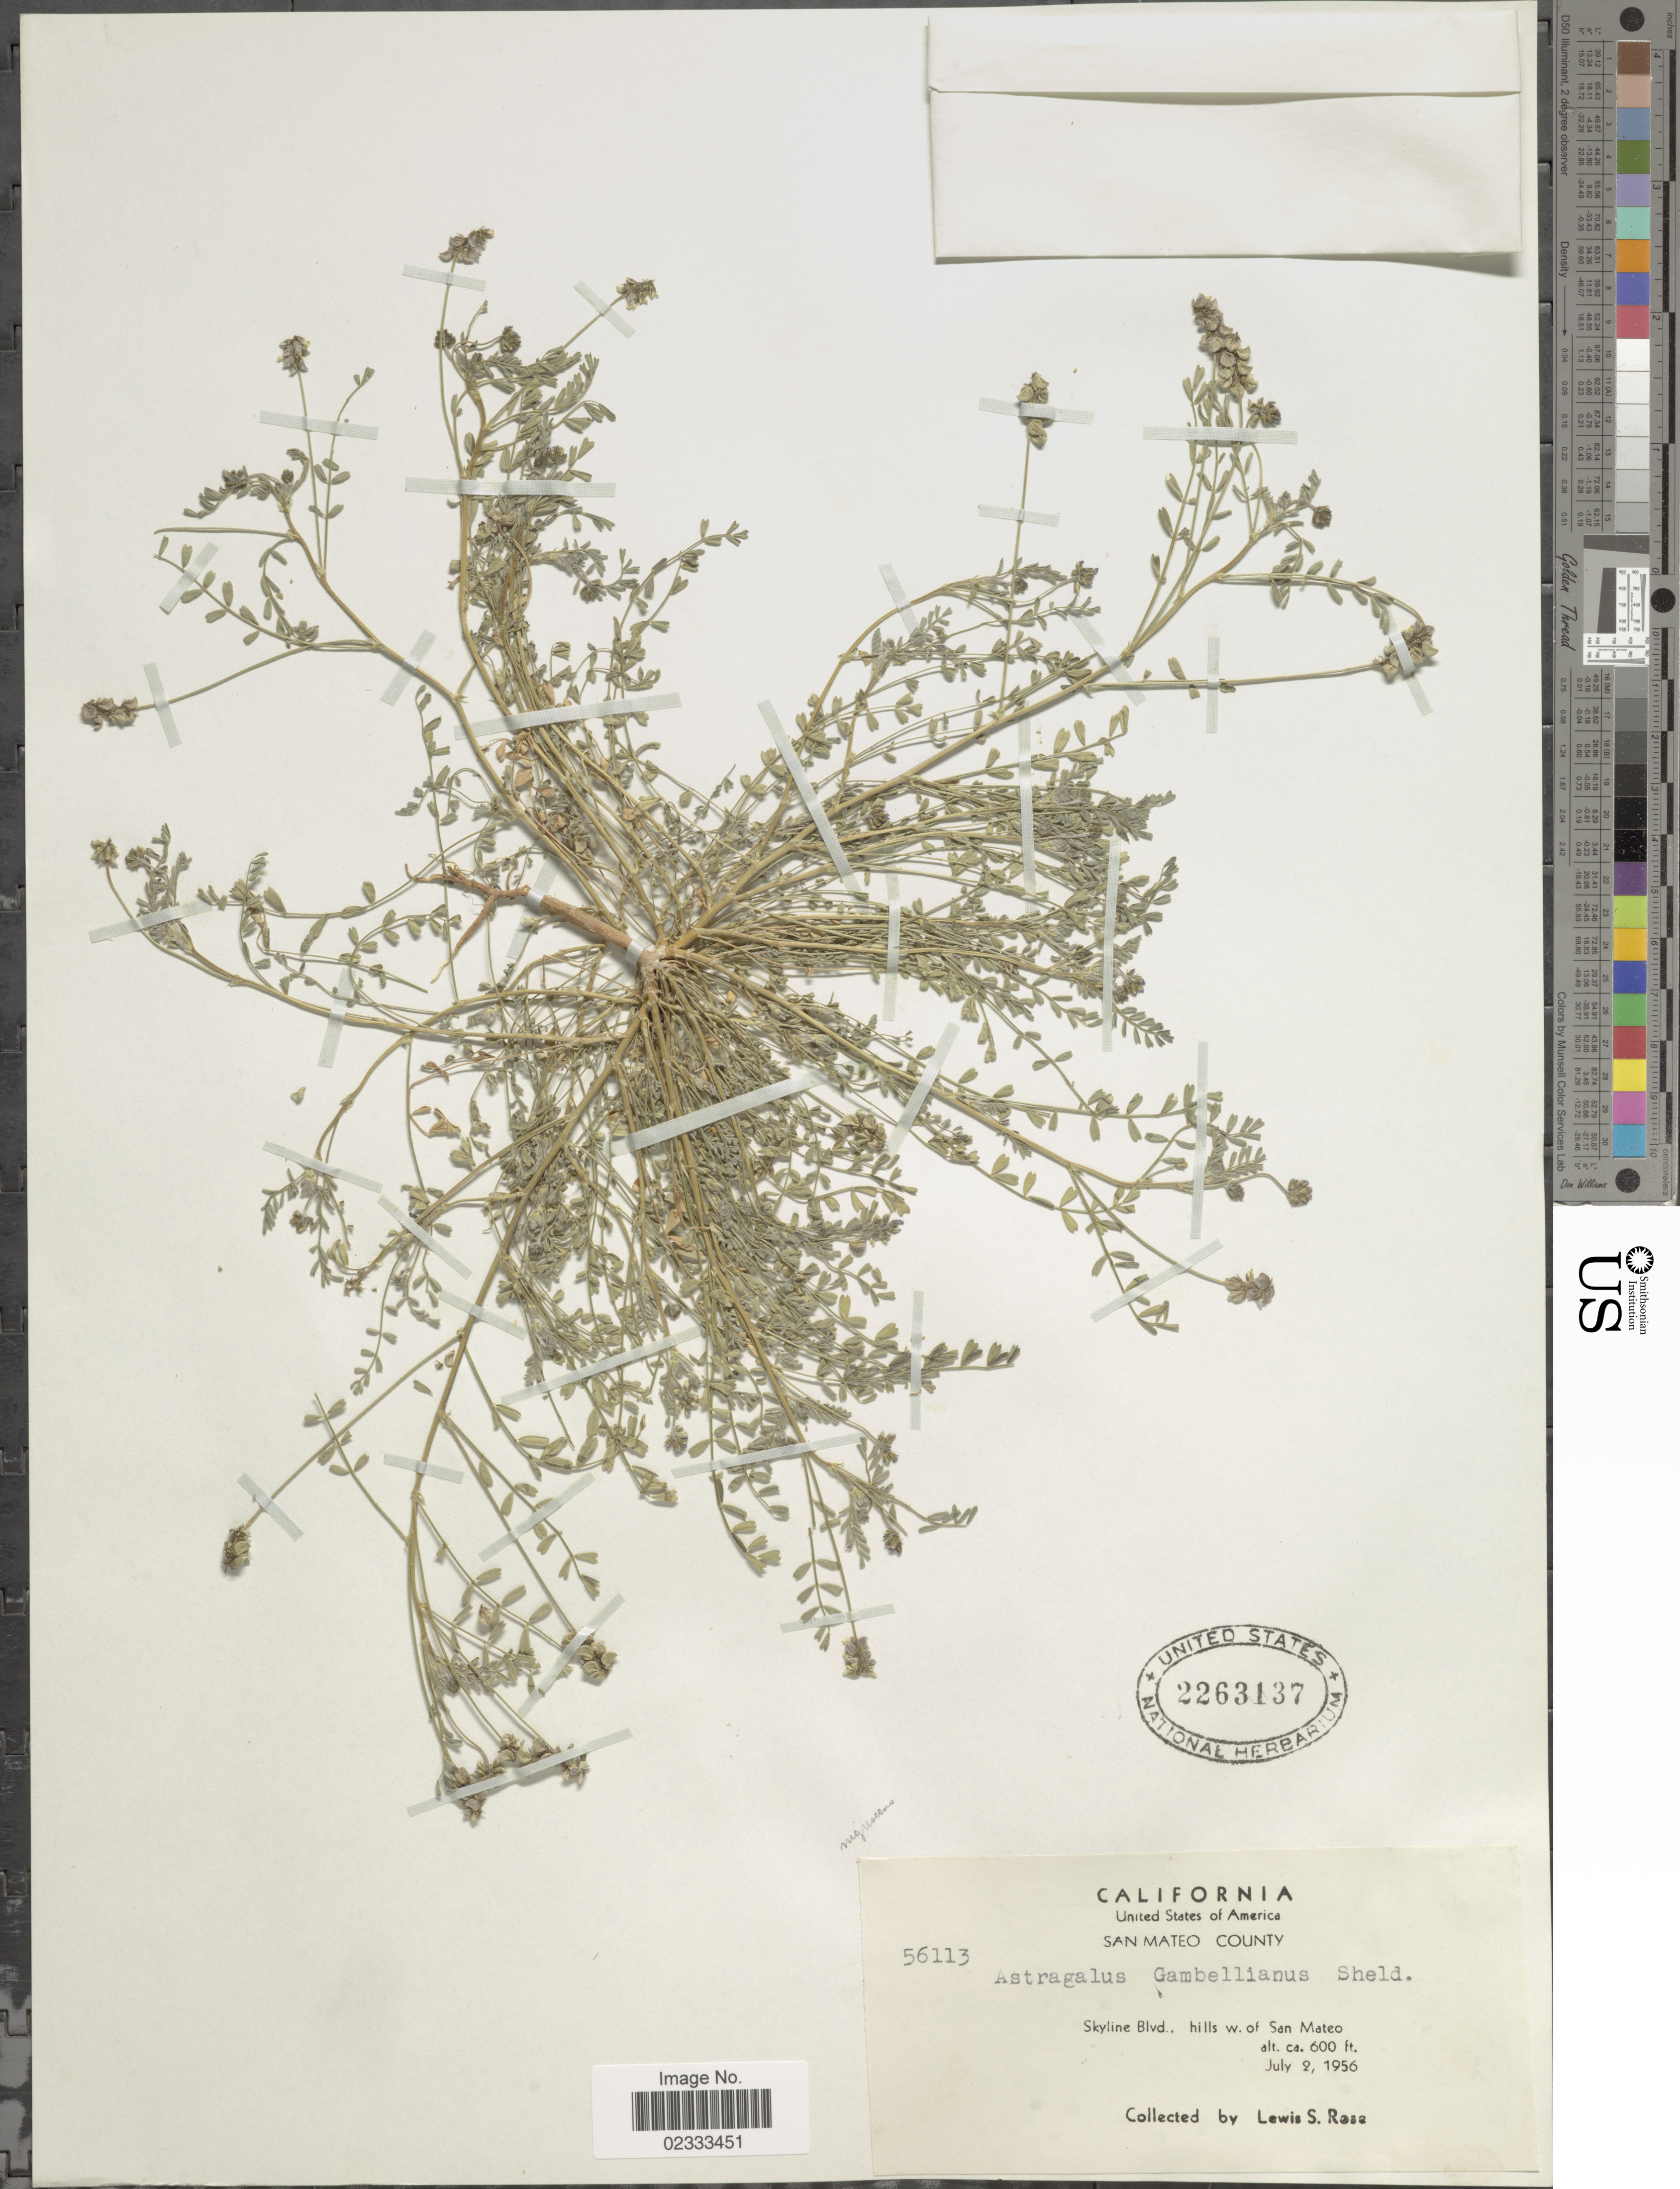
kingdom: Plantae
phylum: Tracheophyta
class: Magnoliopsida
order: Fabales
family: Fabaceae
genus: Astragalus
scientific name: Astragalus nigrescens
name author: Pall.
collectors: L. S. Rose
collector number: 56113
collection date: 1956-07-02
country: United States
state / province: Oregon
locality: San Mateo County, Skyline Blvd., hills w. of San Mateo.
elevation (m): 183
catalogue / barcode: US 2263137